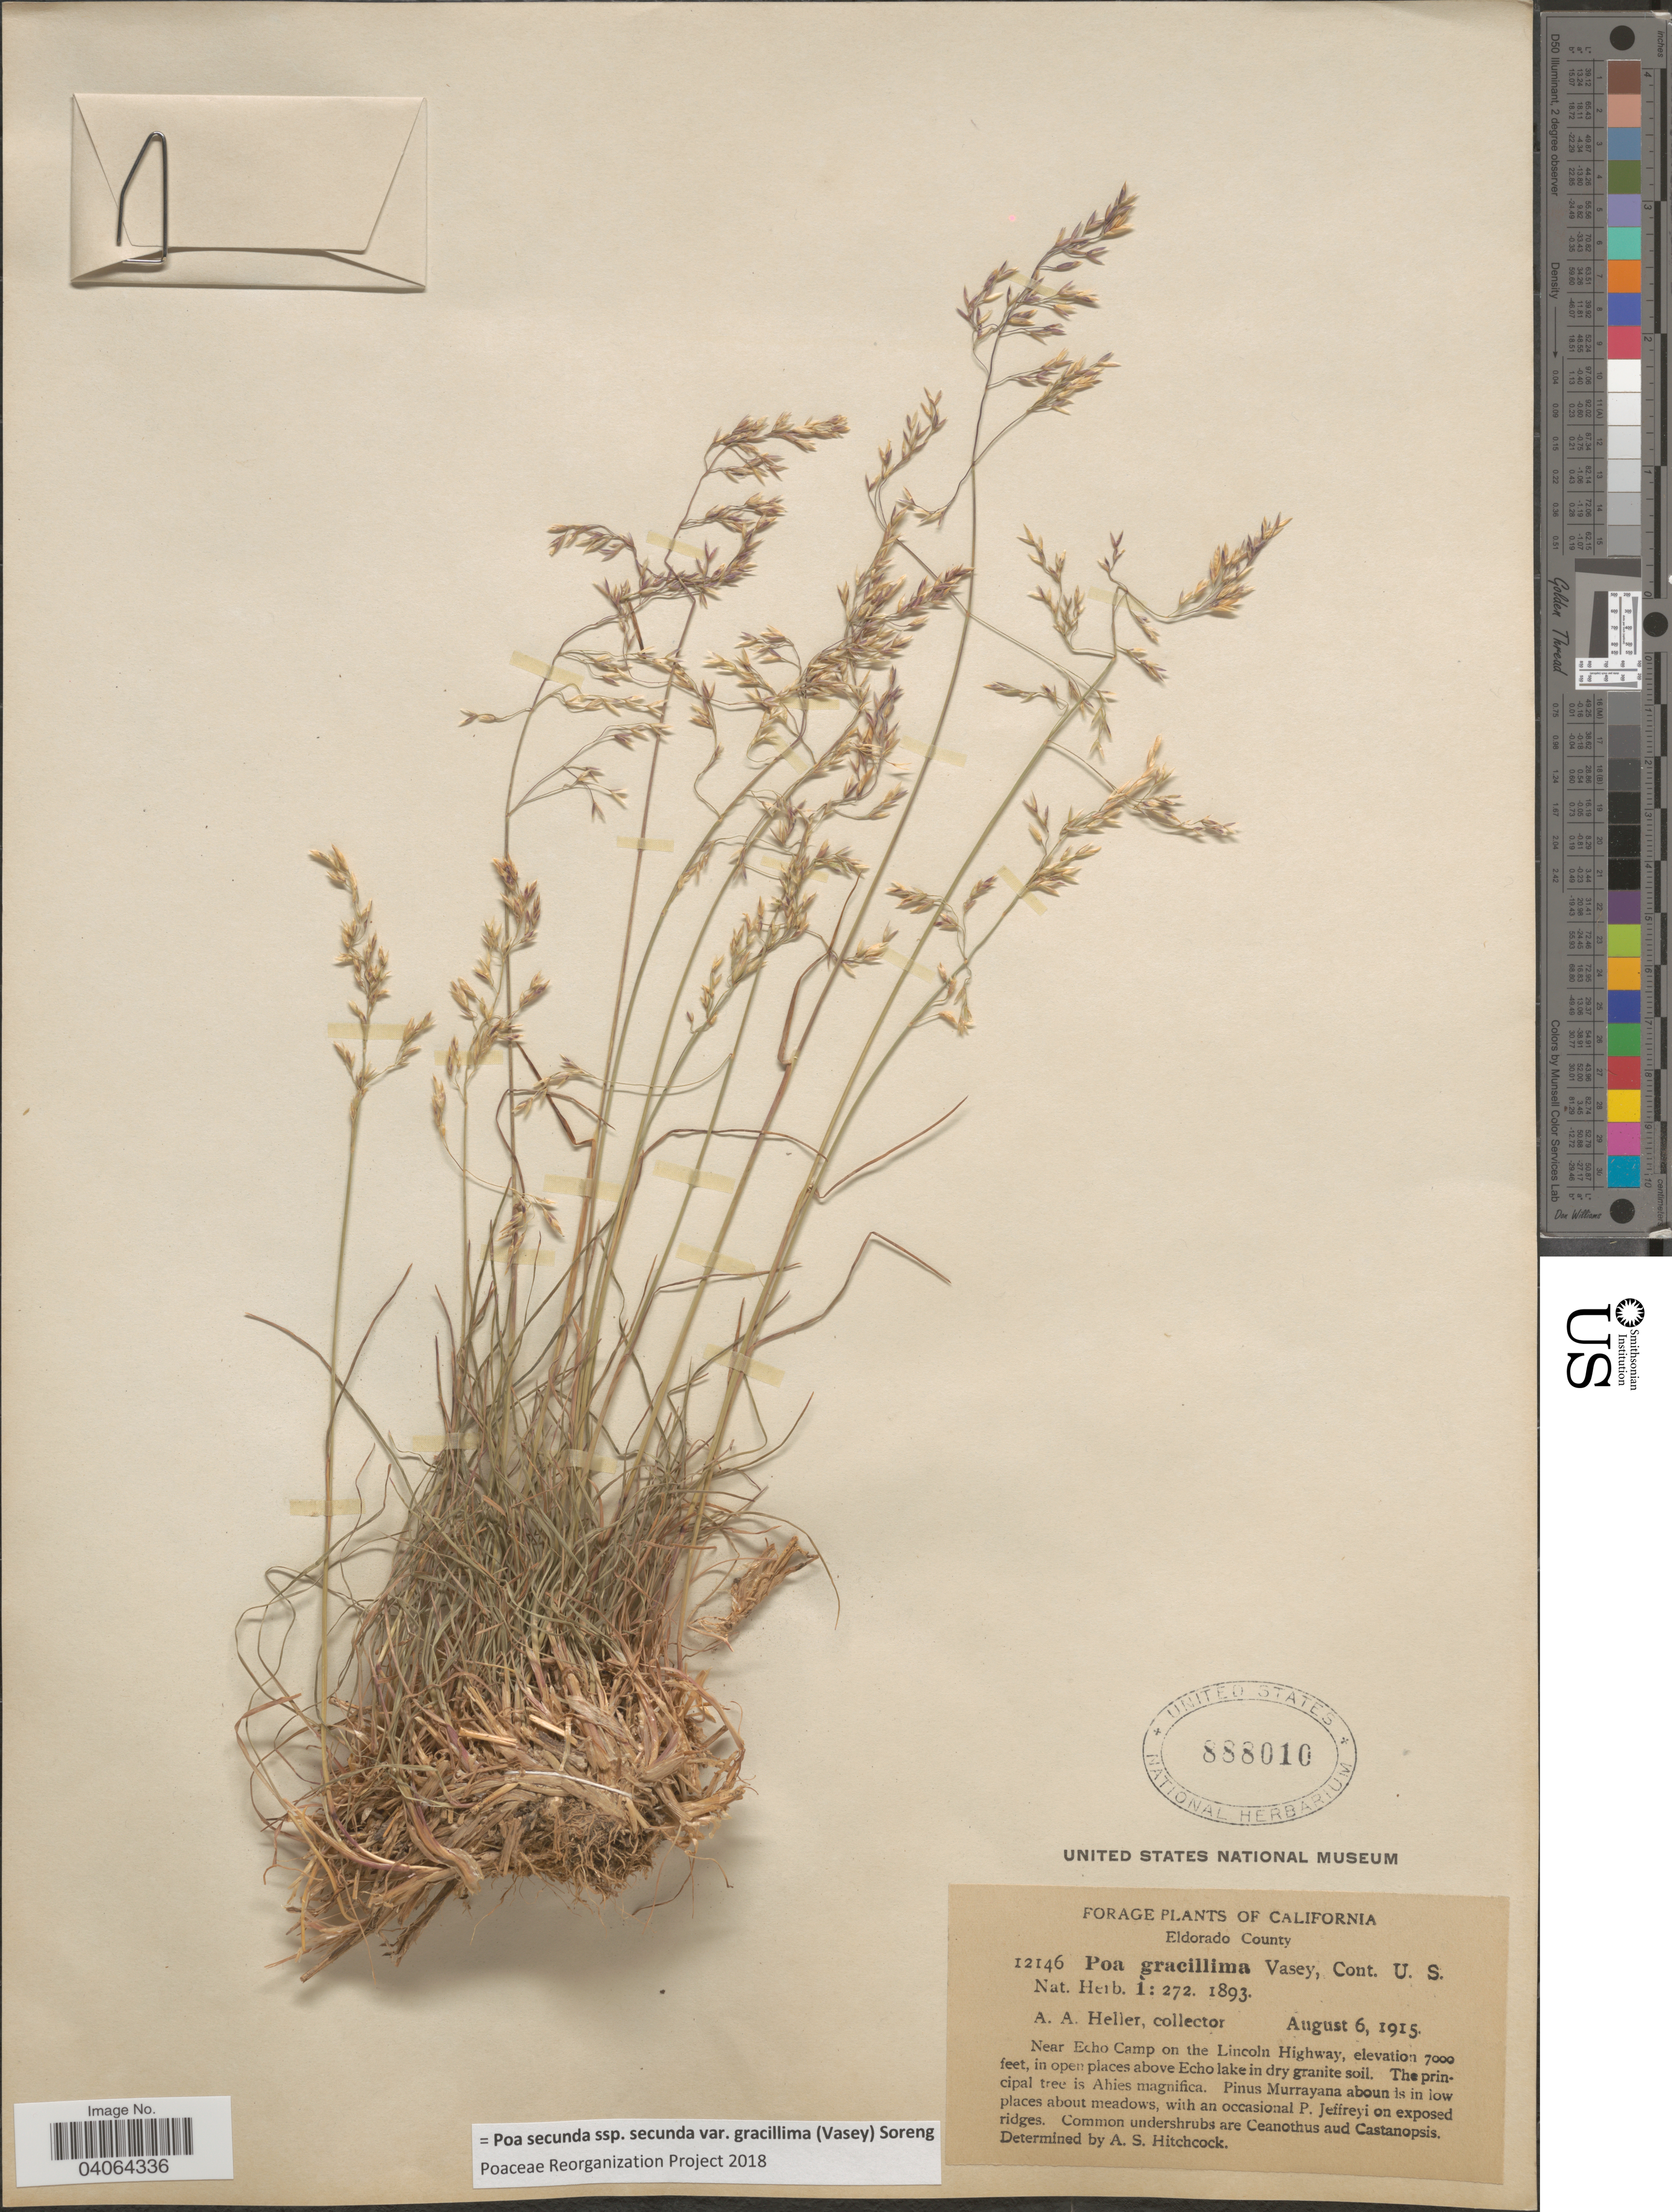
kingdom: Plantae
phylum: Tracheophyta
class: Liliopsida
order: Poales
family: Poaceae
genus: Poa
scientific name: Poa secunda subsp. secunda var. gracillima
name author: (Vasey) Soreng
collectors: A. A. Heller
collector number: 12146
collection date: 1915-08-06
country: United States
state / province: California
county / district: El Dorado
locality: Eldorado County. Near Echo Camp on the Lincoln Highway, in open places above Echo lake in dry granite soil.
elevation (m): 2134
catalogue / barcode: US 888010